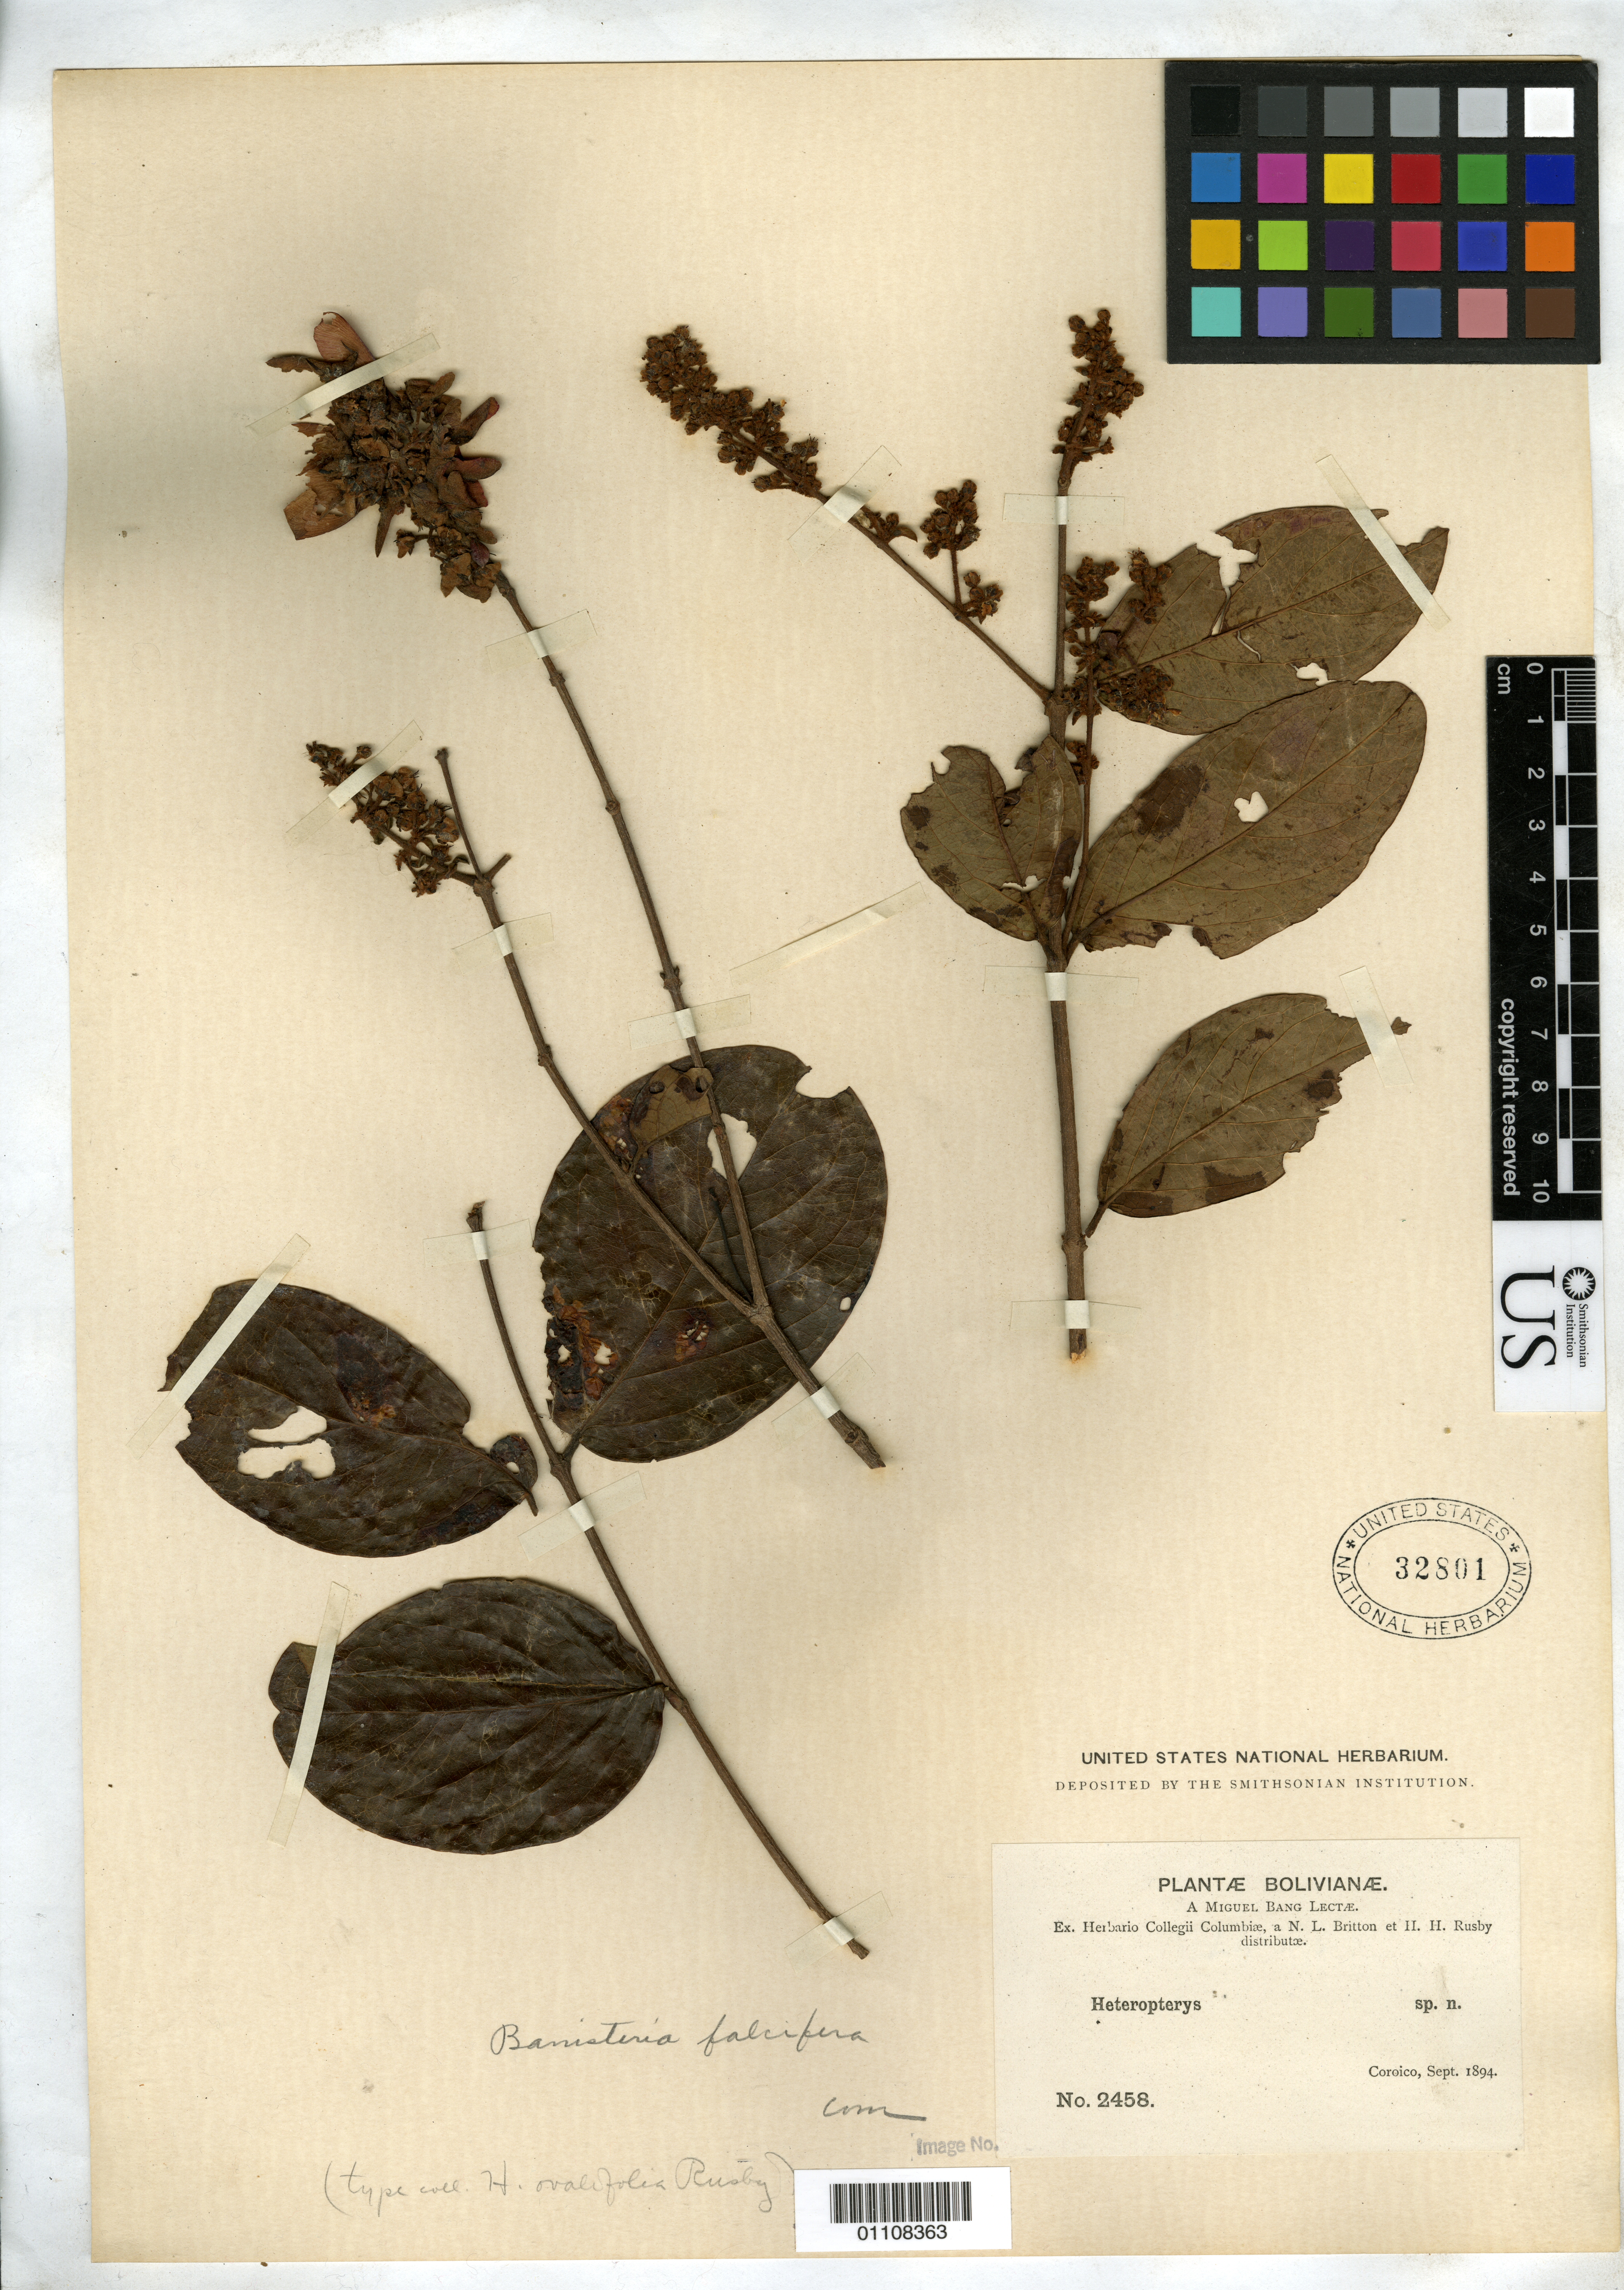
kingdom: Plantae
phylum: Tracheophyta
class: Magnoliopsida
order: Malpighiales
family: Malpighiaceae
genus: Heteropterys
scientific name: Heteropterys ovalifolia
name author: Rusby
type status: Type Collection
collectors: M. Bang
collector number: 2458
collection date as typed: Sep 1894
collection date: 1894-09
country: Bolivia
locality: Coroico, Yungas Mountains.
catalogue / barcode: US 32801